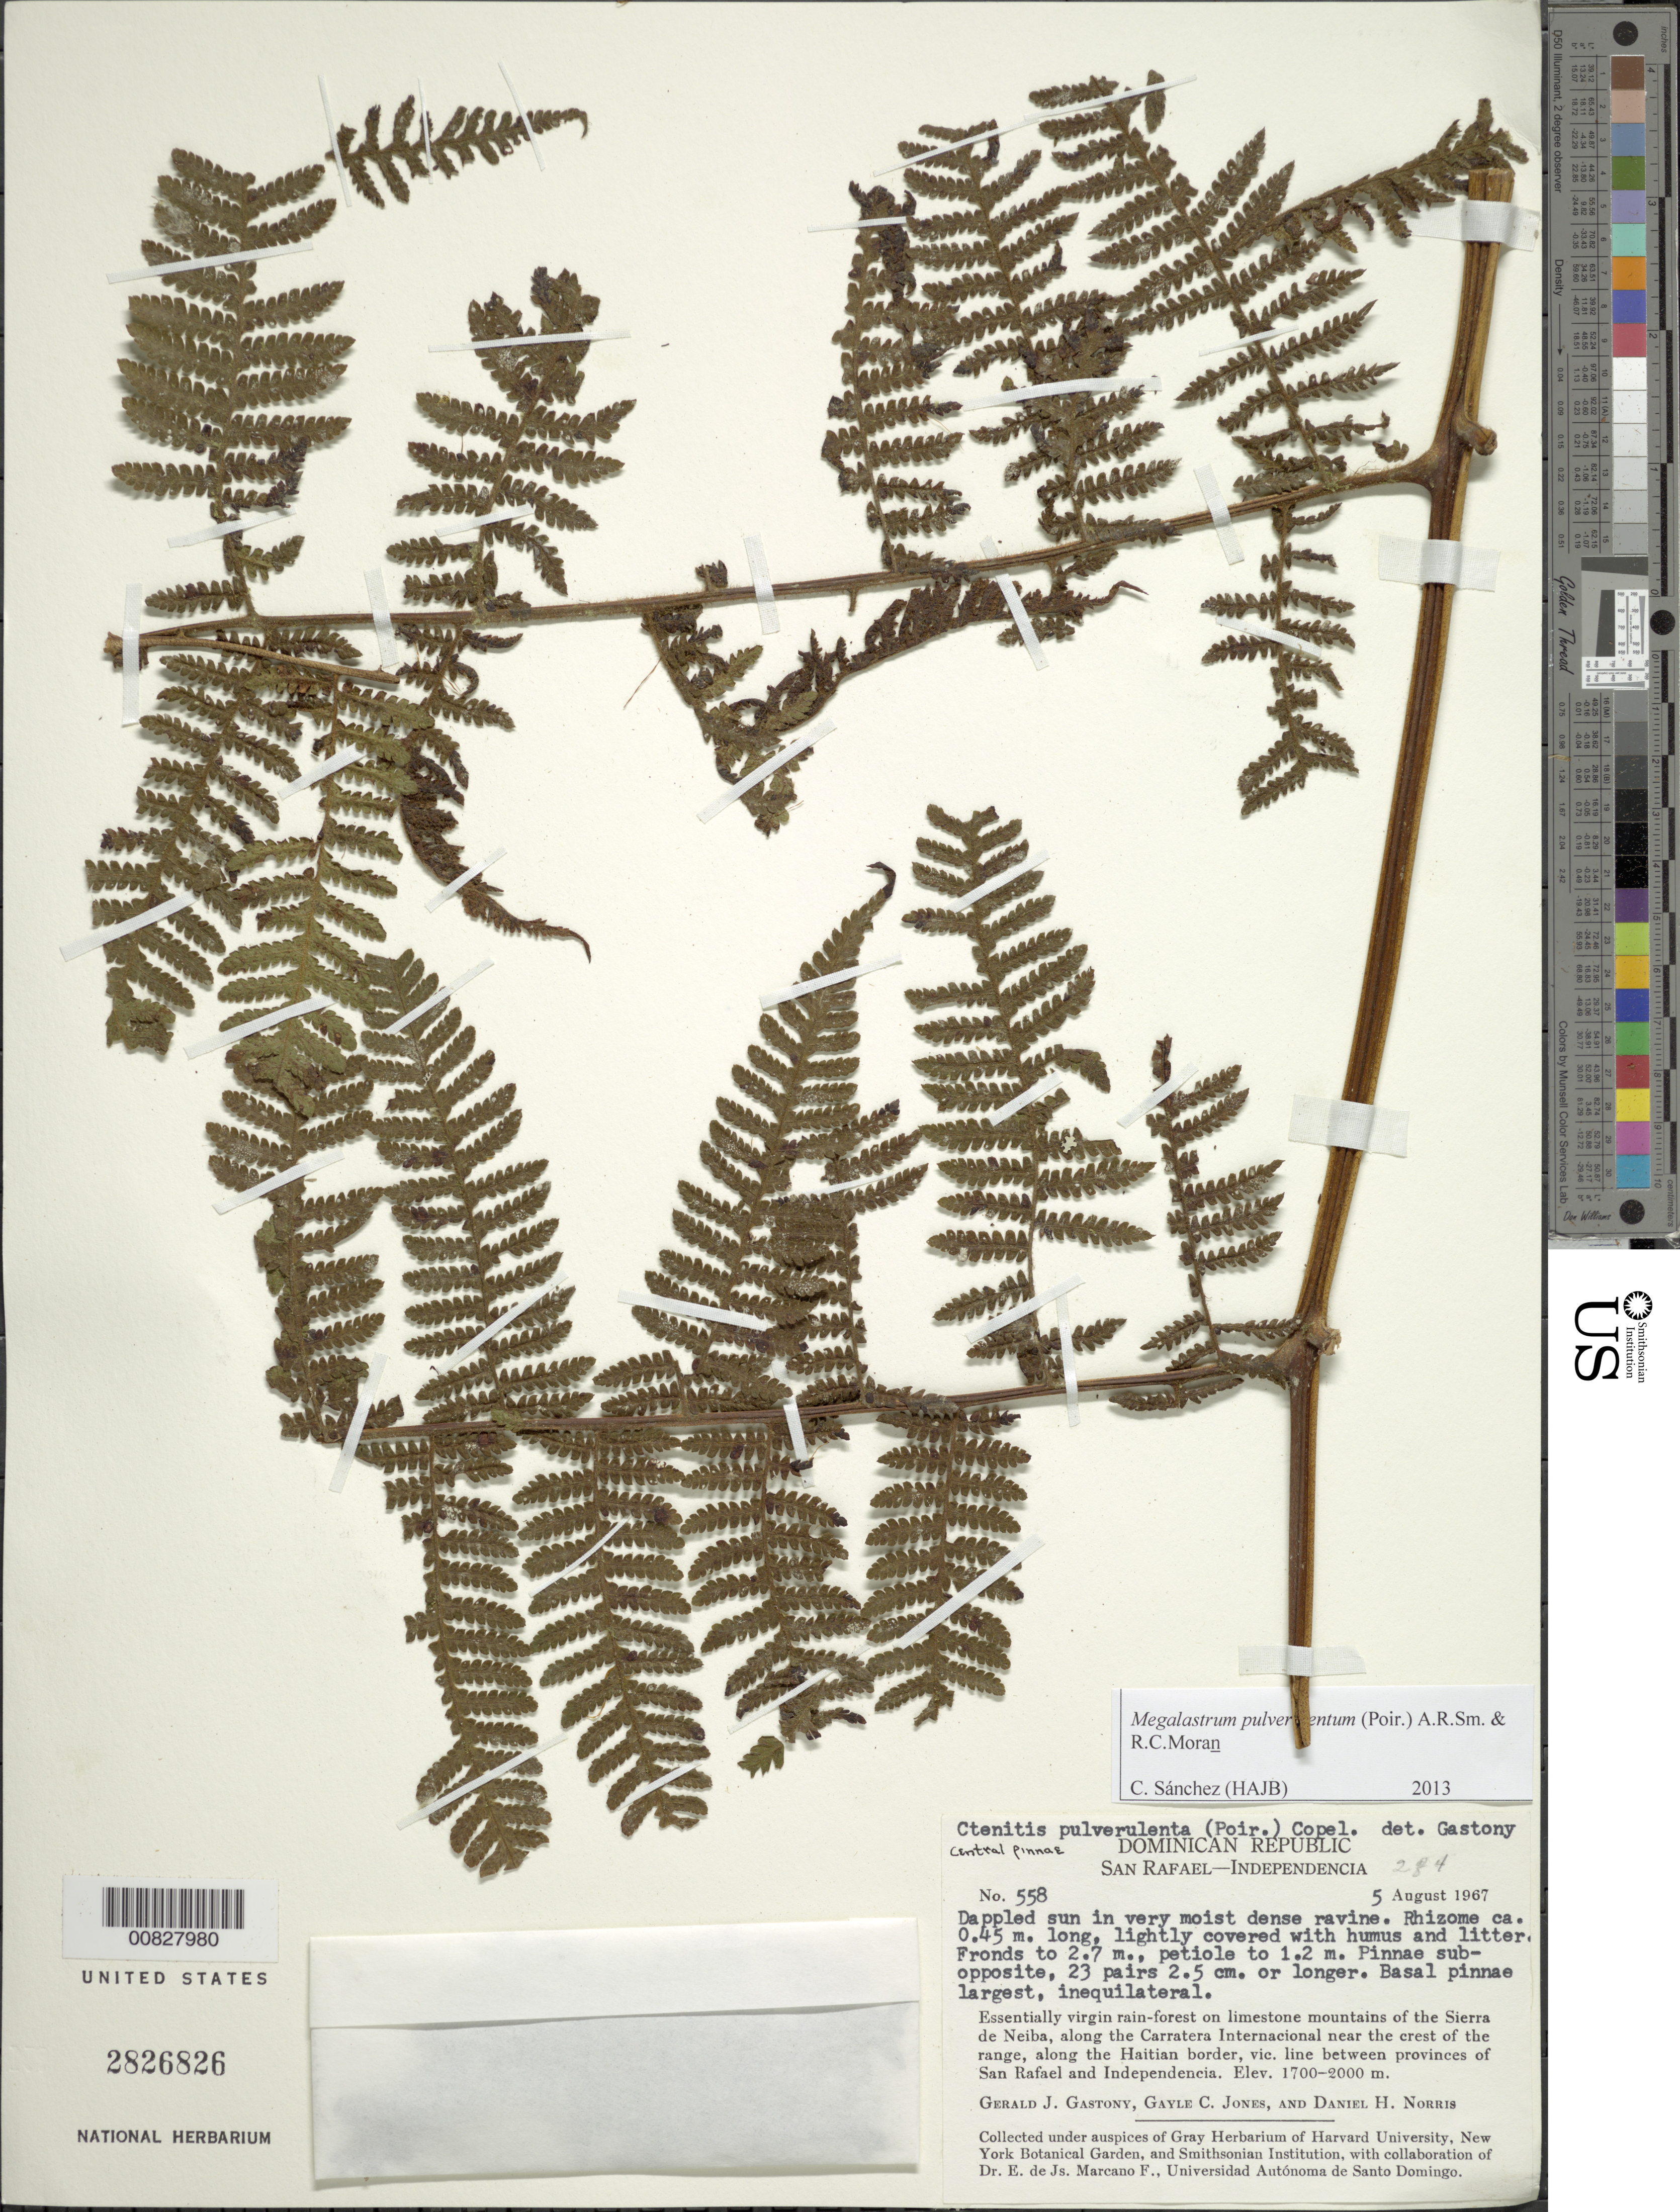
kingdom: Plantae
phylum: Tracheophyta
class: Polypodiopsida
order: Polypodiales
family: Dryopteridaceae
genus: Megalastrum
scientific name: Megalastrum pulverulentum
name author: (Poir.) A.R. Sm. & R.C. Moran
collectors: G. Gastony, G. C. Jones & D. H. Norris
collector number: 558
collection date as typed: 05 Aug 1967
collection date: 1967-08-05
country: Dominican Republic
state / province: Independencia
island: Hispaniola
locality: San Rafael-Independencia, Sierra de Neiba, Carretera Internacional, along Haitian border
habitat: Essentially virgin rainforest on limestone mountains; dappled sun in very moist dense ravine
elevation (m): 1700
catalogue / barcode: US 2826826